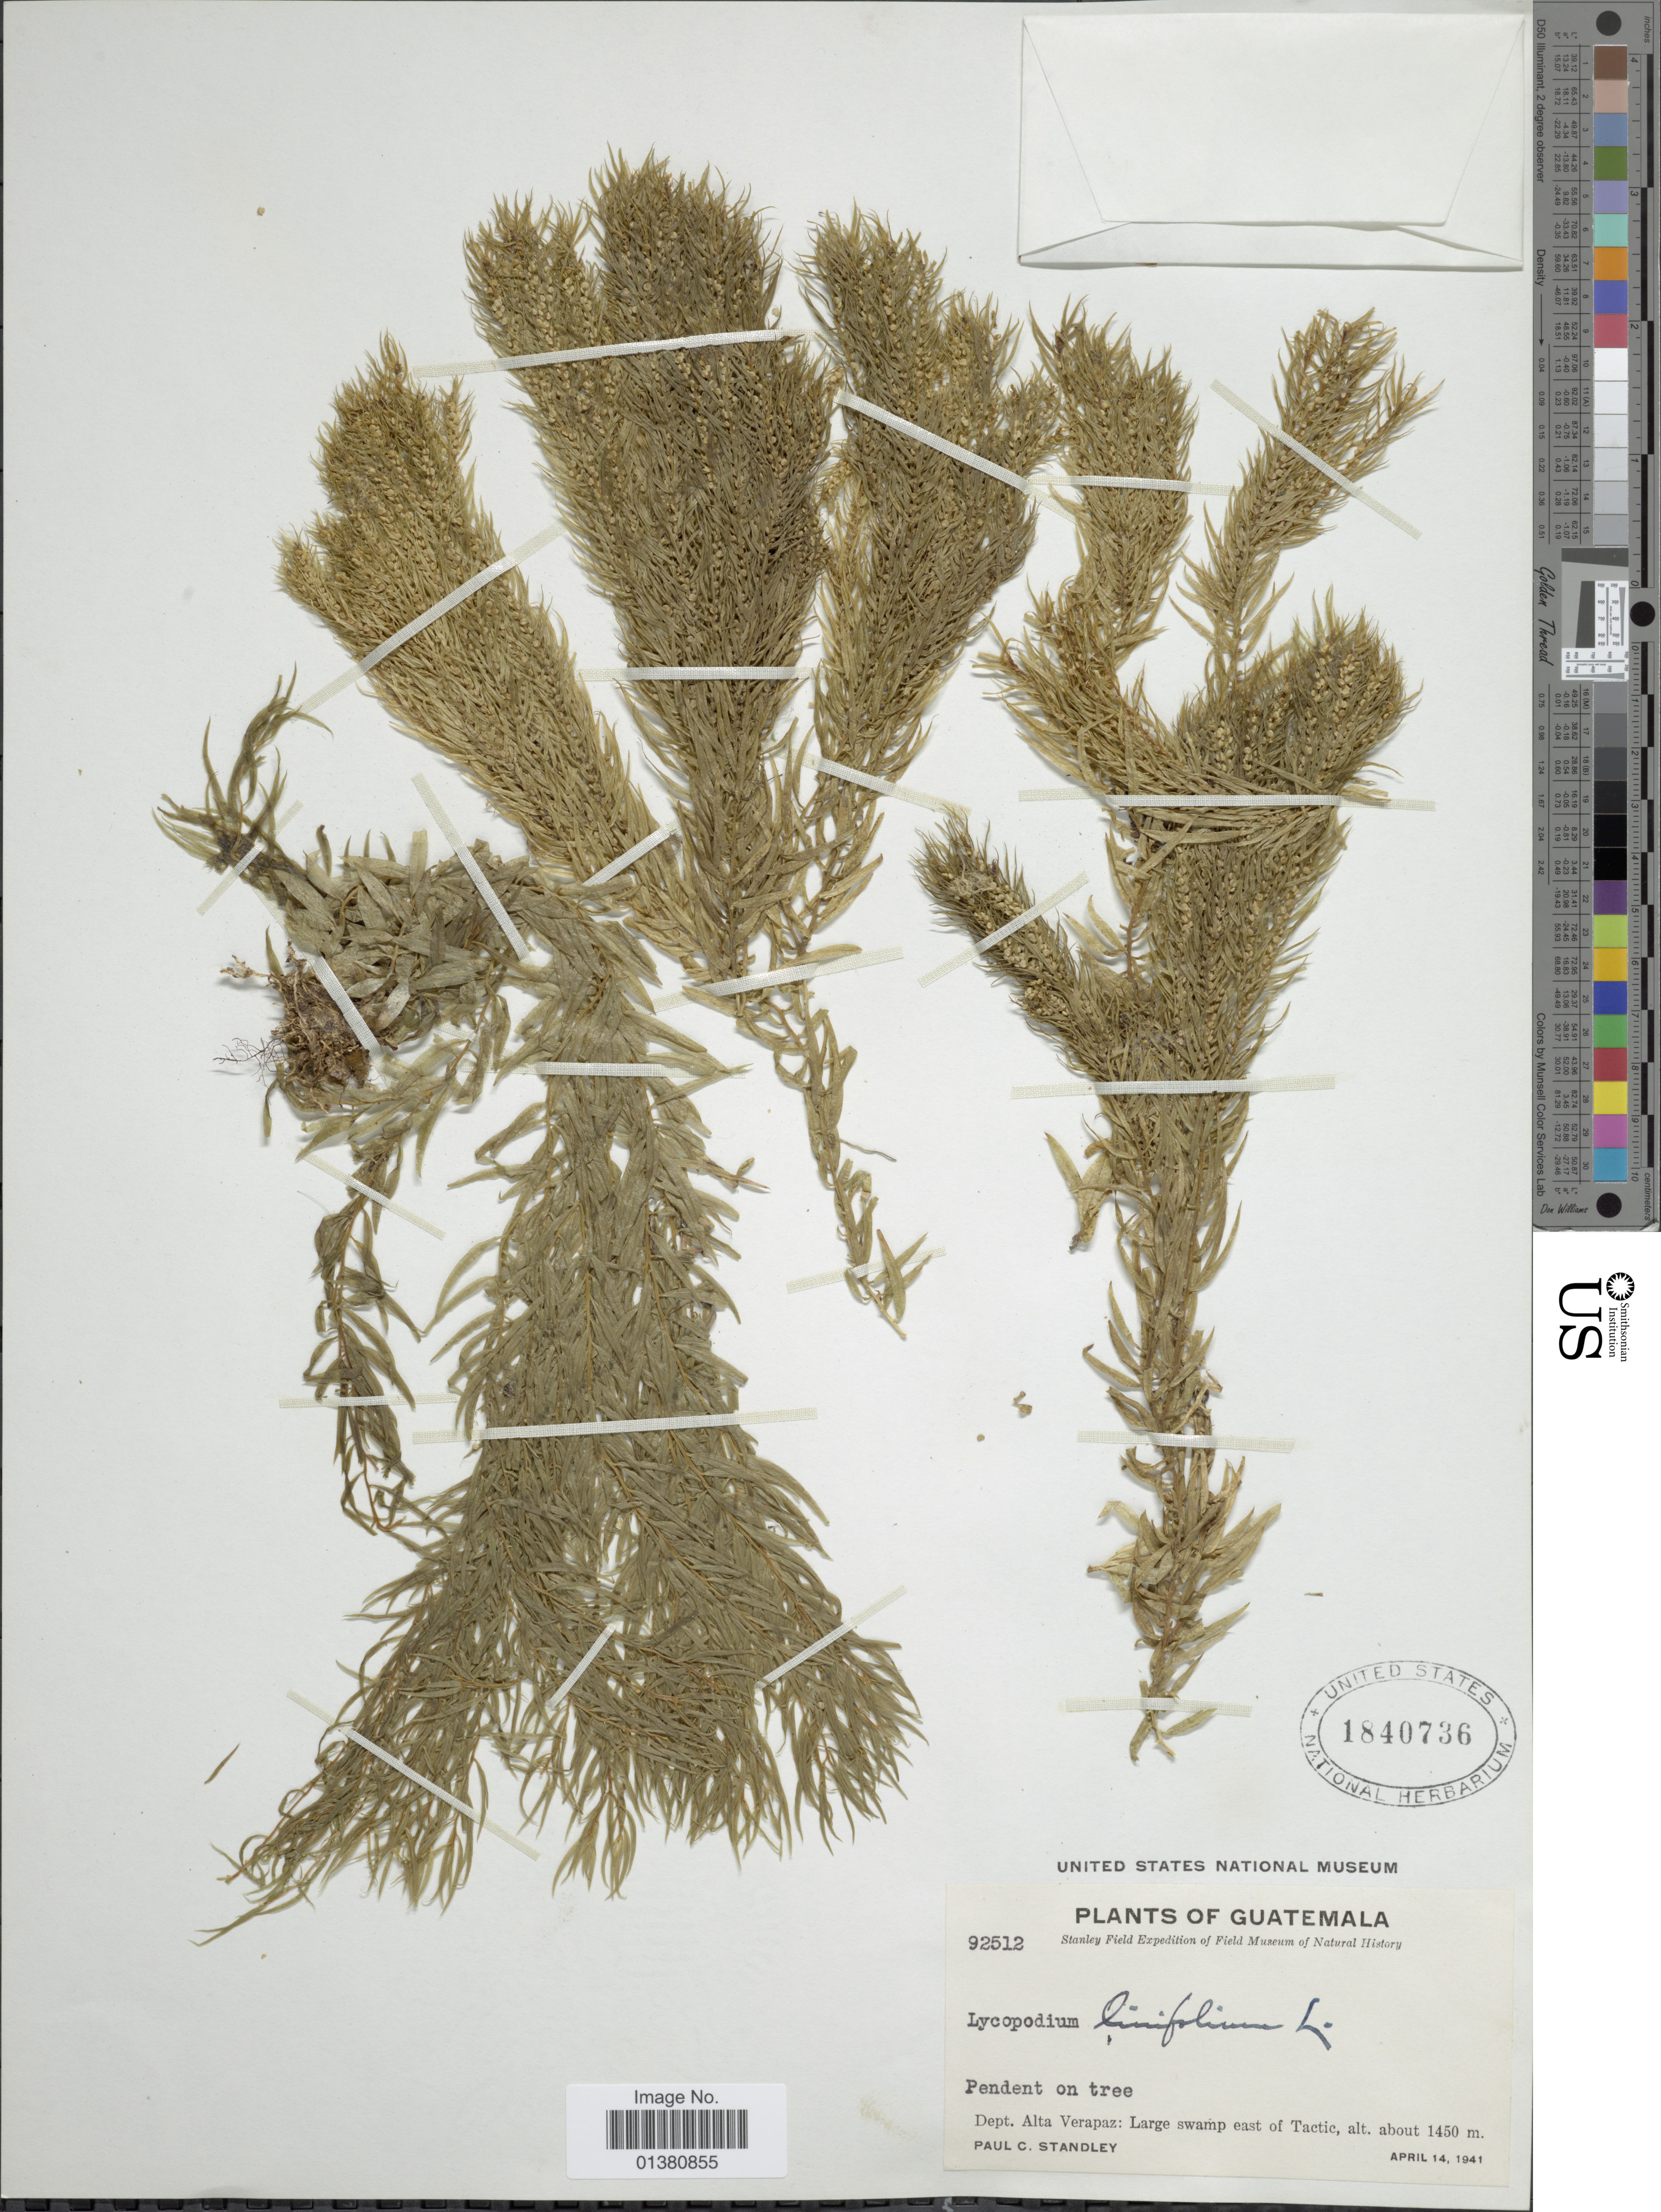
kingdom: Plantae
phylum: Tracheophyta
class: Lycopodiopsida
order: Lycopodiales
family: Lycopodiaceae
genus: Phlegmariurus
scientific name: Phlegmariurus linifolius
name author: (L.) B. Øllg.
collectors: P. C. Standley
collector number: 92512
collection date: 1941-04-14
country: Guatemala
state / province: Alta Verapaz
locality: Dept. Alta Verapaz: Large swamp wast of Tactic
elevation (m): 1450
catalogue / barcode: US 1840736